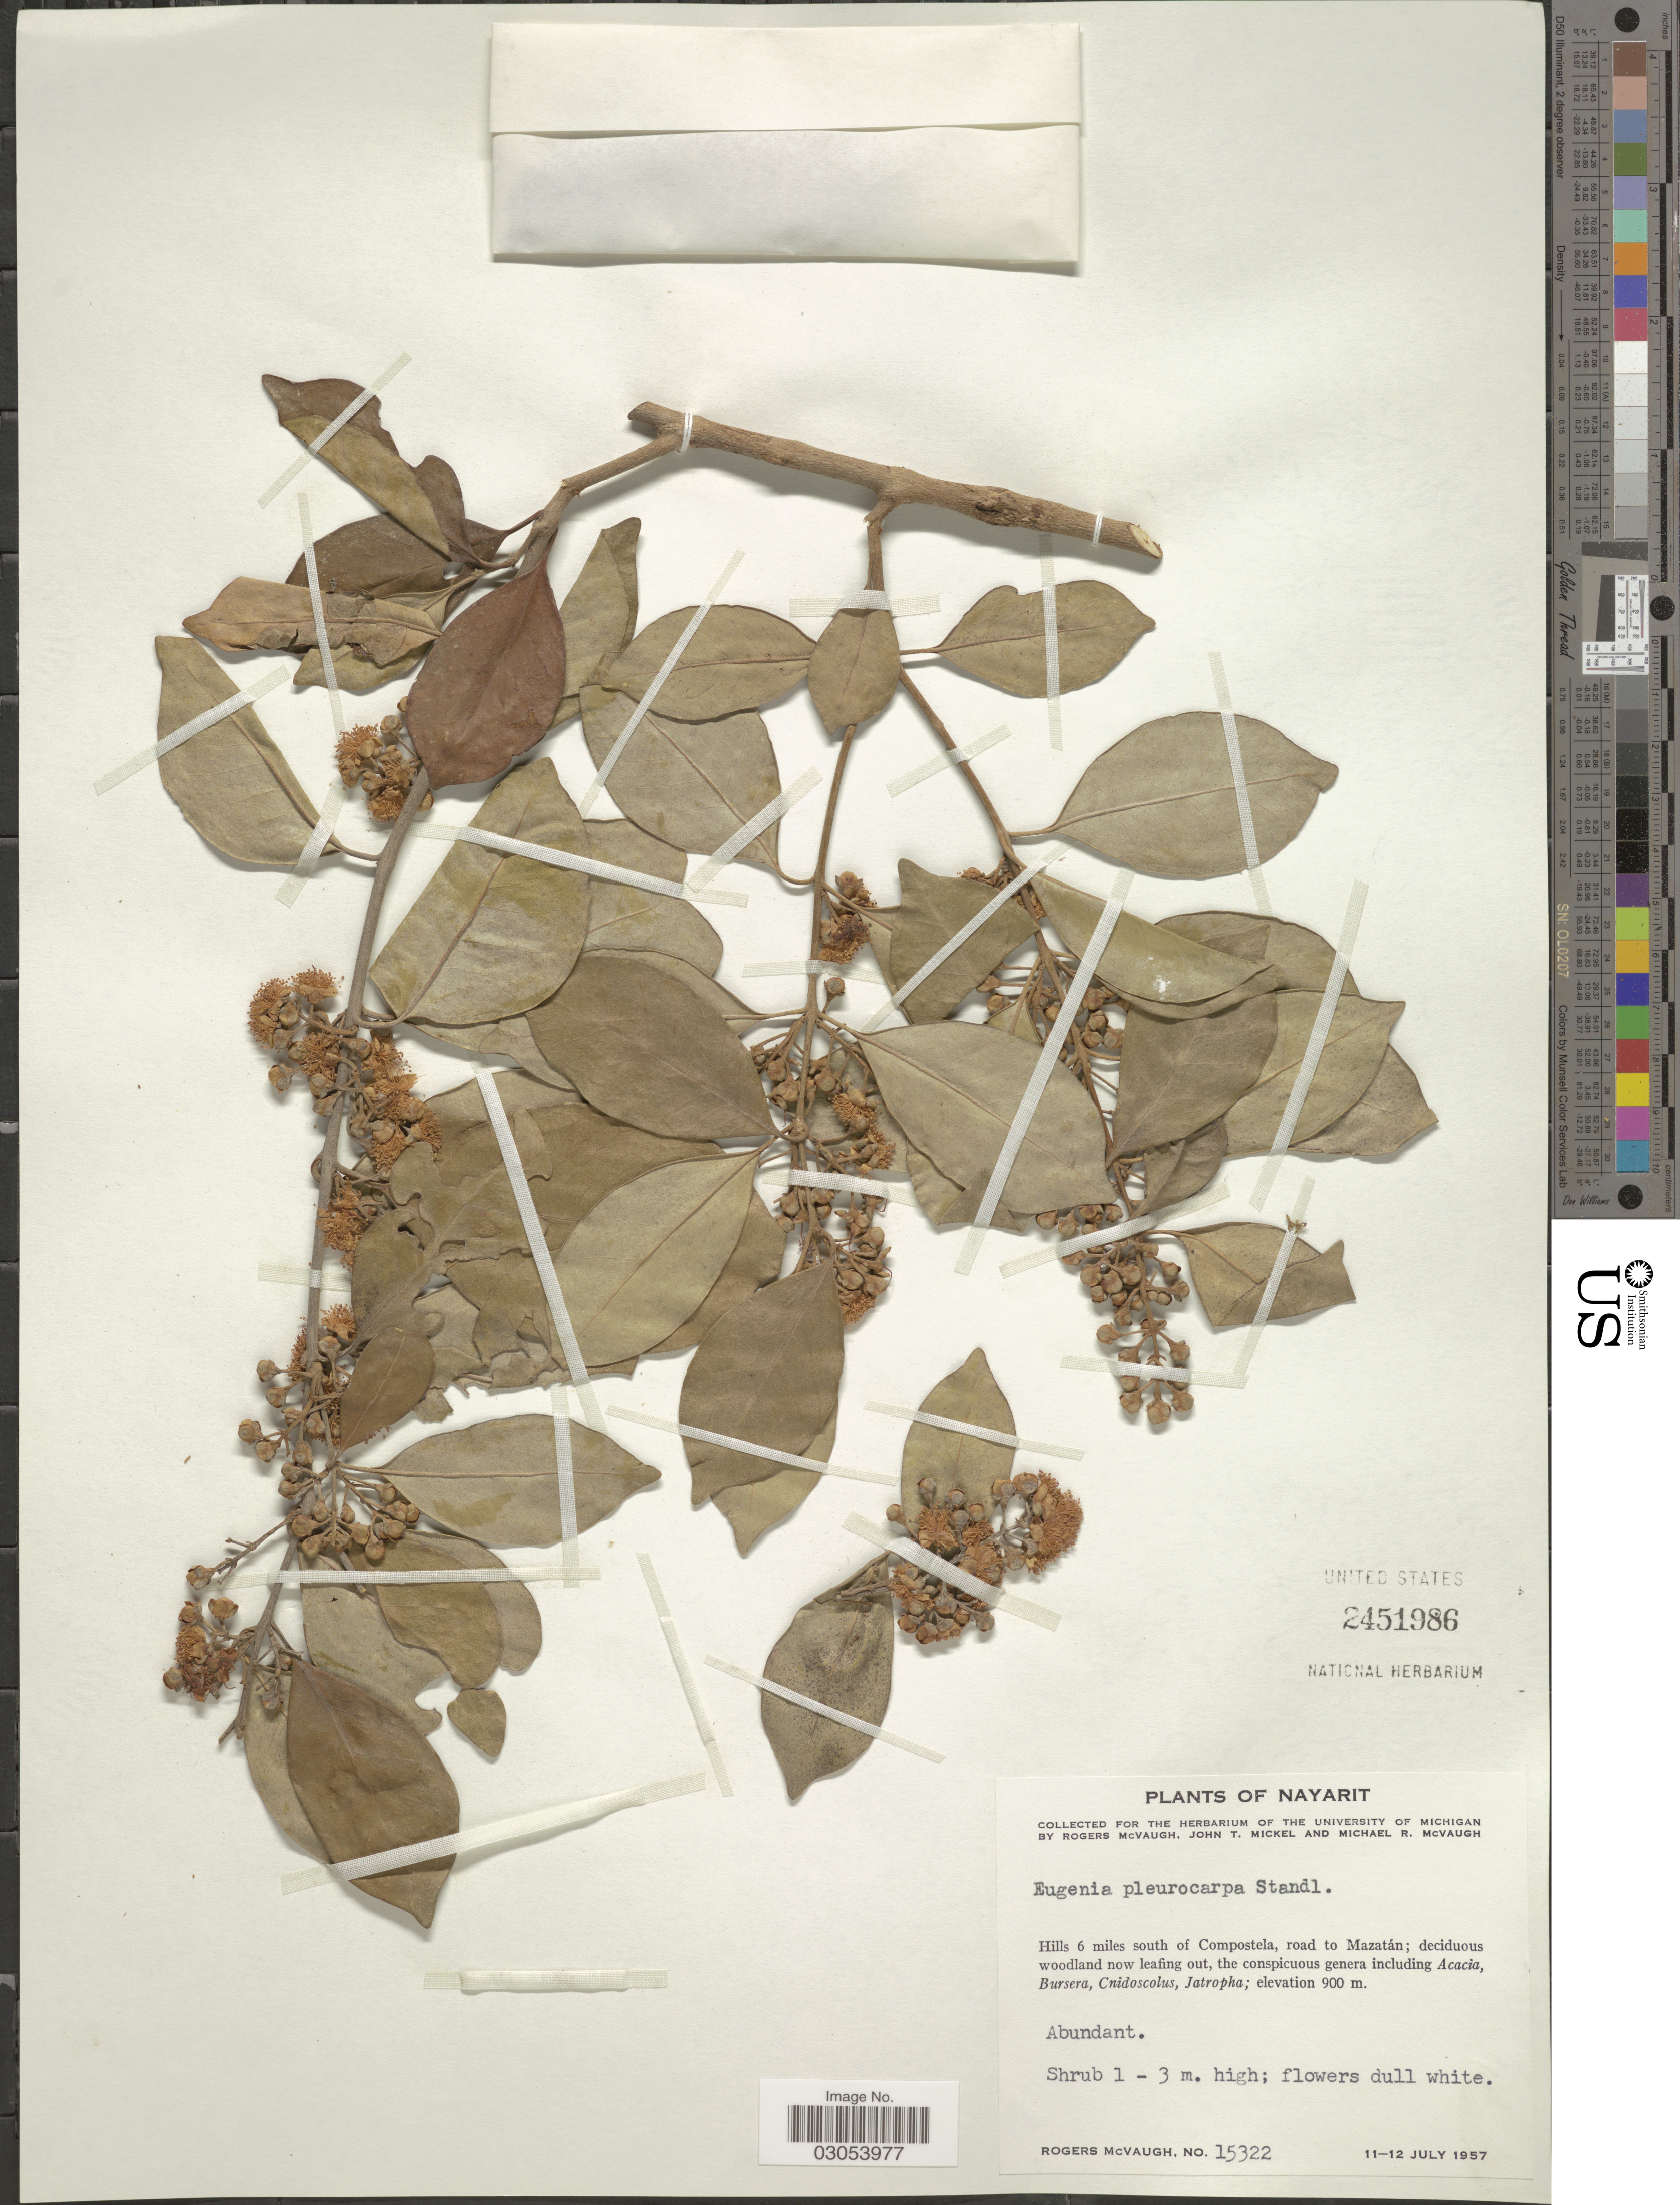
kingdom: Plantae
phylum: Tracheophyta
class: Magnoliopsida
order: Myrtales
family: Myrtaceae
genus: Eugenia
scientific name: Eugenia pleurocarpa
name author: Standl.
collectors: R. McVaugh, J. T. Mickel & M. R. McVaugh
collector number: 15322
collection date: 1957-07-11/1957-07-12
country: Mexico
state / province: Nayarit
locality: Hills 6 miles south of Compostela, road to Mazatán.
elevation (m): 900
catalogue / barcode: US 2451986